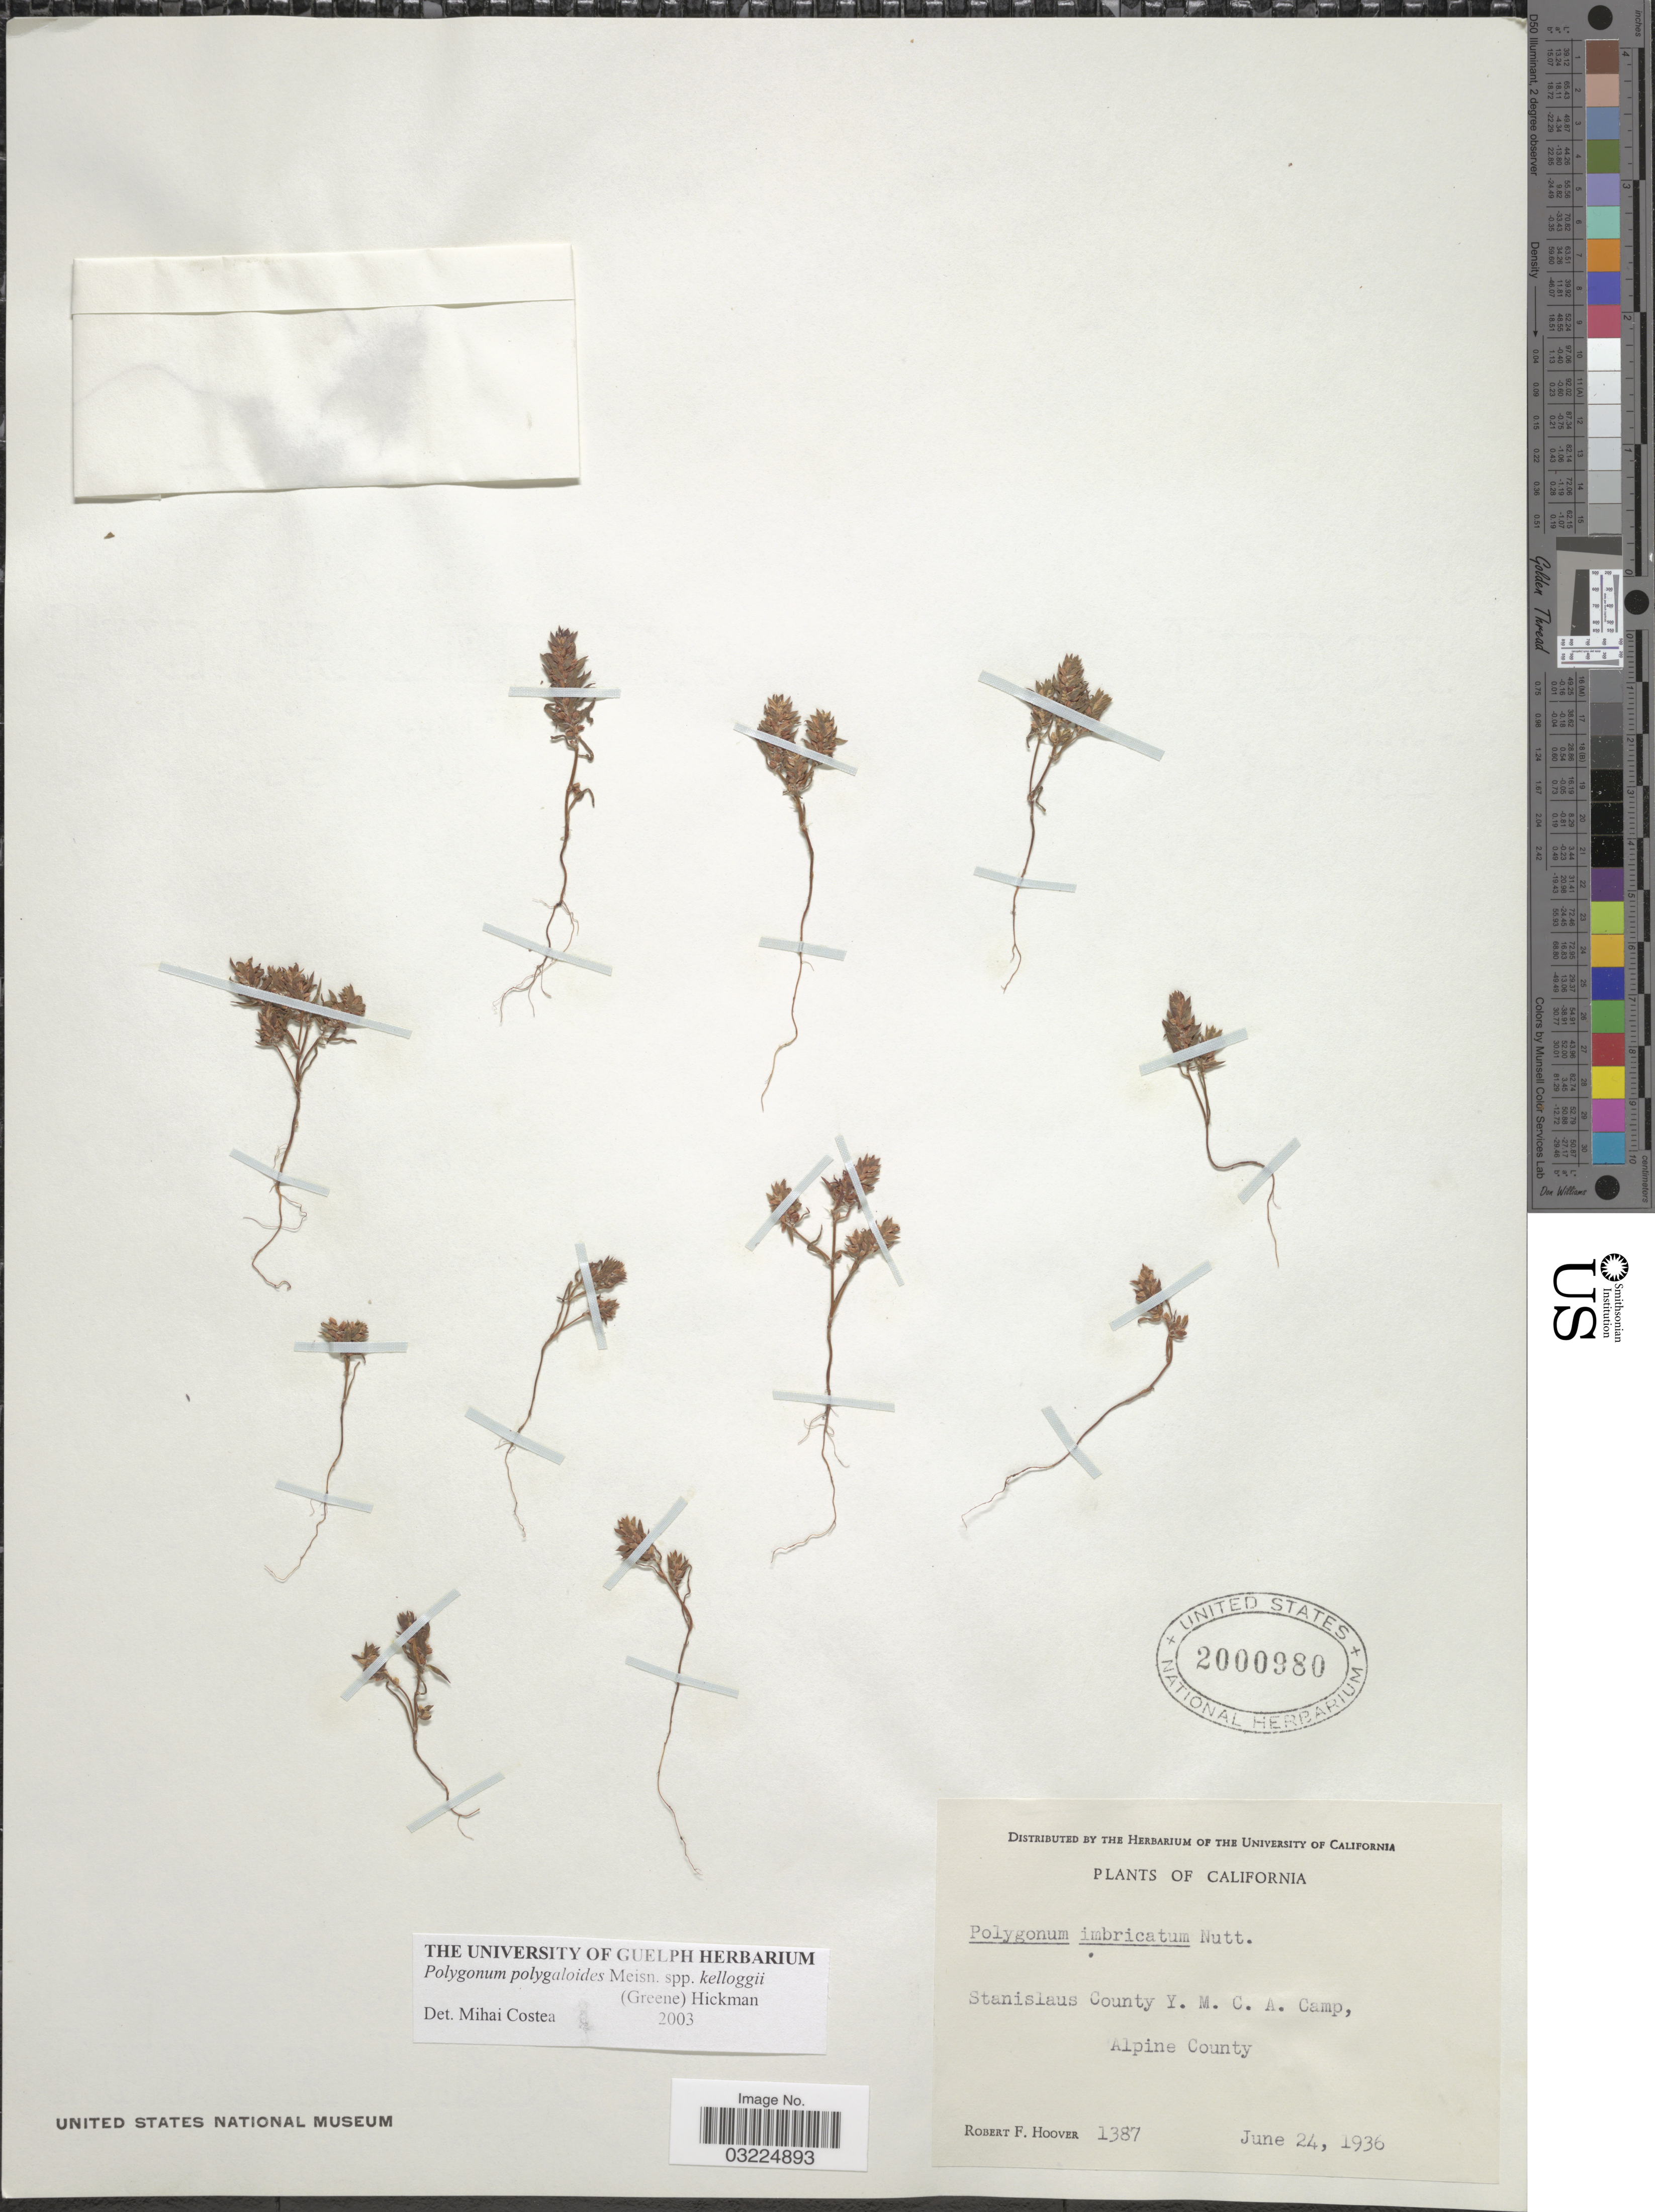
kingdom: Plantae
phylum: Tracheophyta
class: Magnoliopsida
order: Caryophyllales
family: Polygonaceae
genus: Polygonum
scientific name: Polygonum polygaloides subsp. kelloggii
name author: (Greene) Hickman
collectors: R. F. Hoover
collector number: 1387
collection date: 1936-06-24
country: United States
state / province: California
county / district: Stanislaus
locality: Stanislaus County Y. M. C. A. Camp, Alpine County.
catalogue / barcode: US 2000980